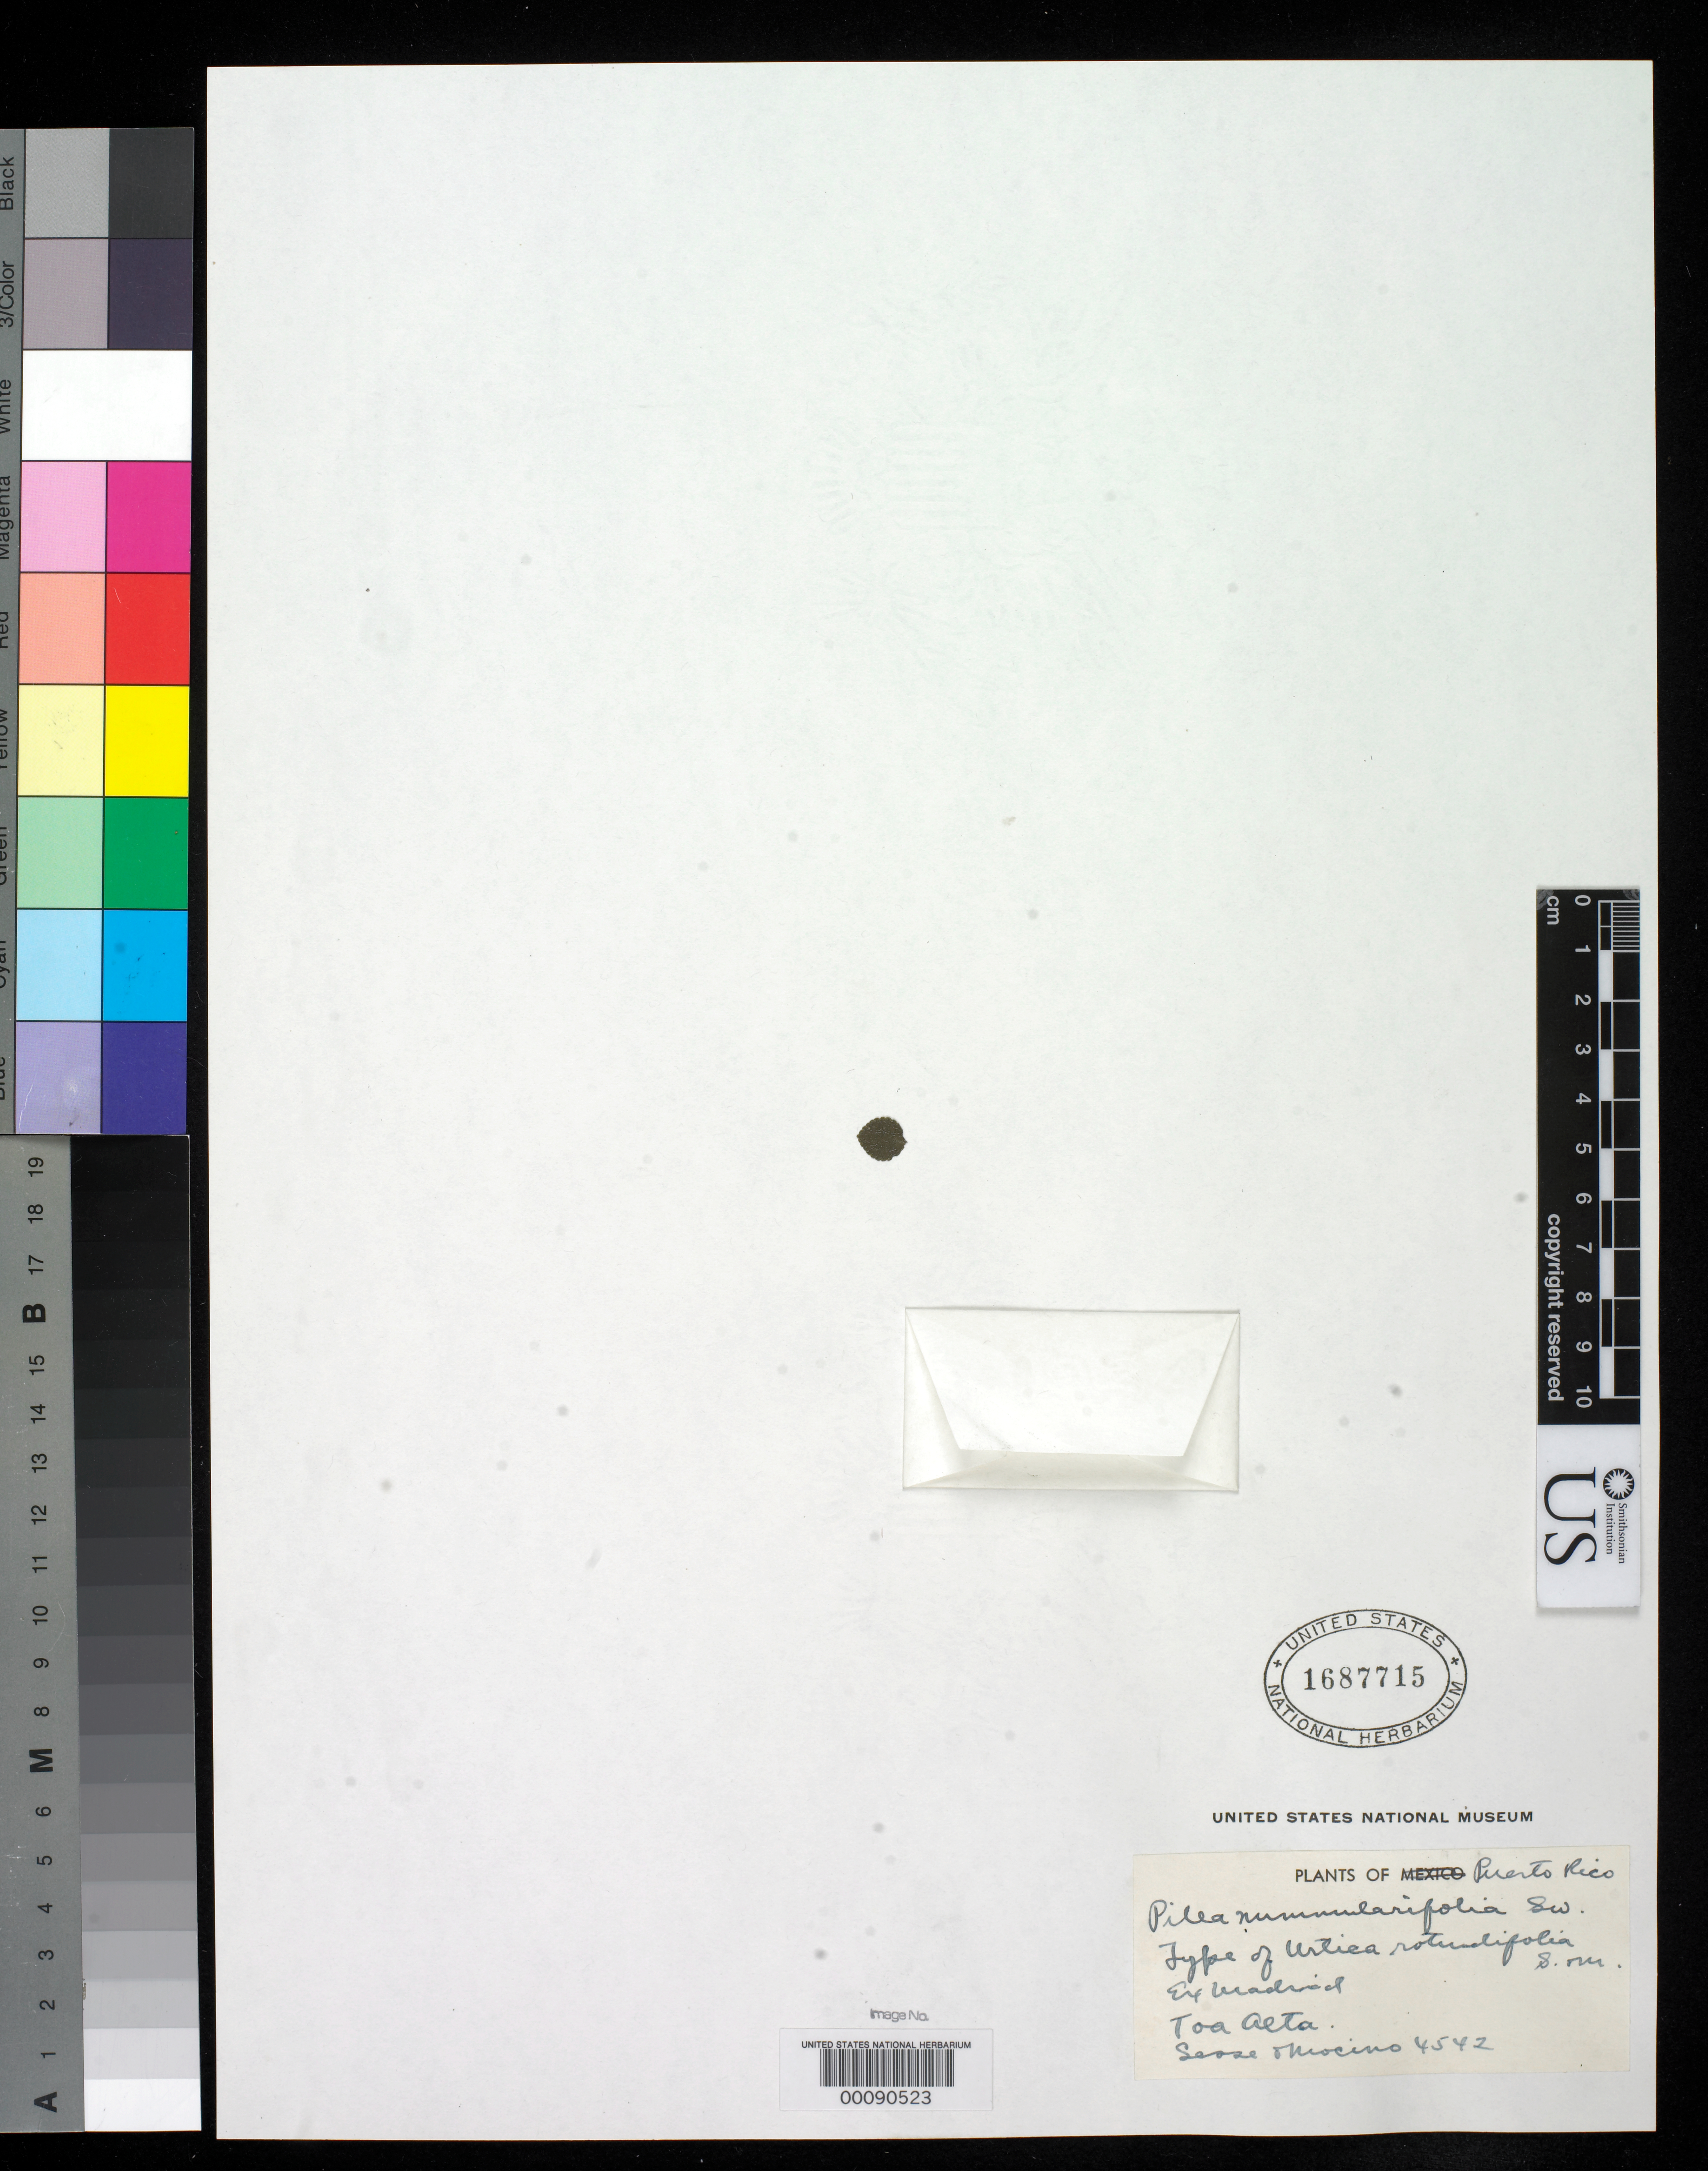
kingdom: Plantae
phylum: Tracheophyta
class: Magnoliopsida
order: Rosales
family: Urticaceae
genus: Urtica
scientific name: Urtica rotundifolia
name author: Sessé & Moc.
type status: Type Fragment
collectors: M. Sessé y Lacasta & J. M. Mociño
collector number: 4542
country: Puerto Rico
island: Greater Antilles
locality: Toaalta.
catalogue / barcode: US 1687715